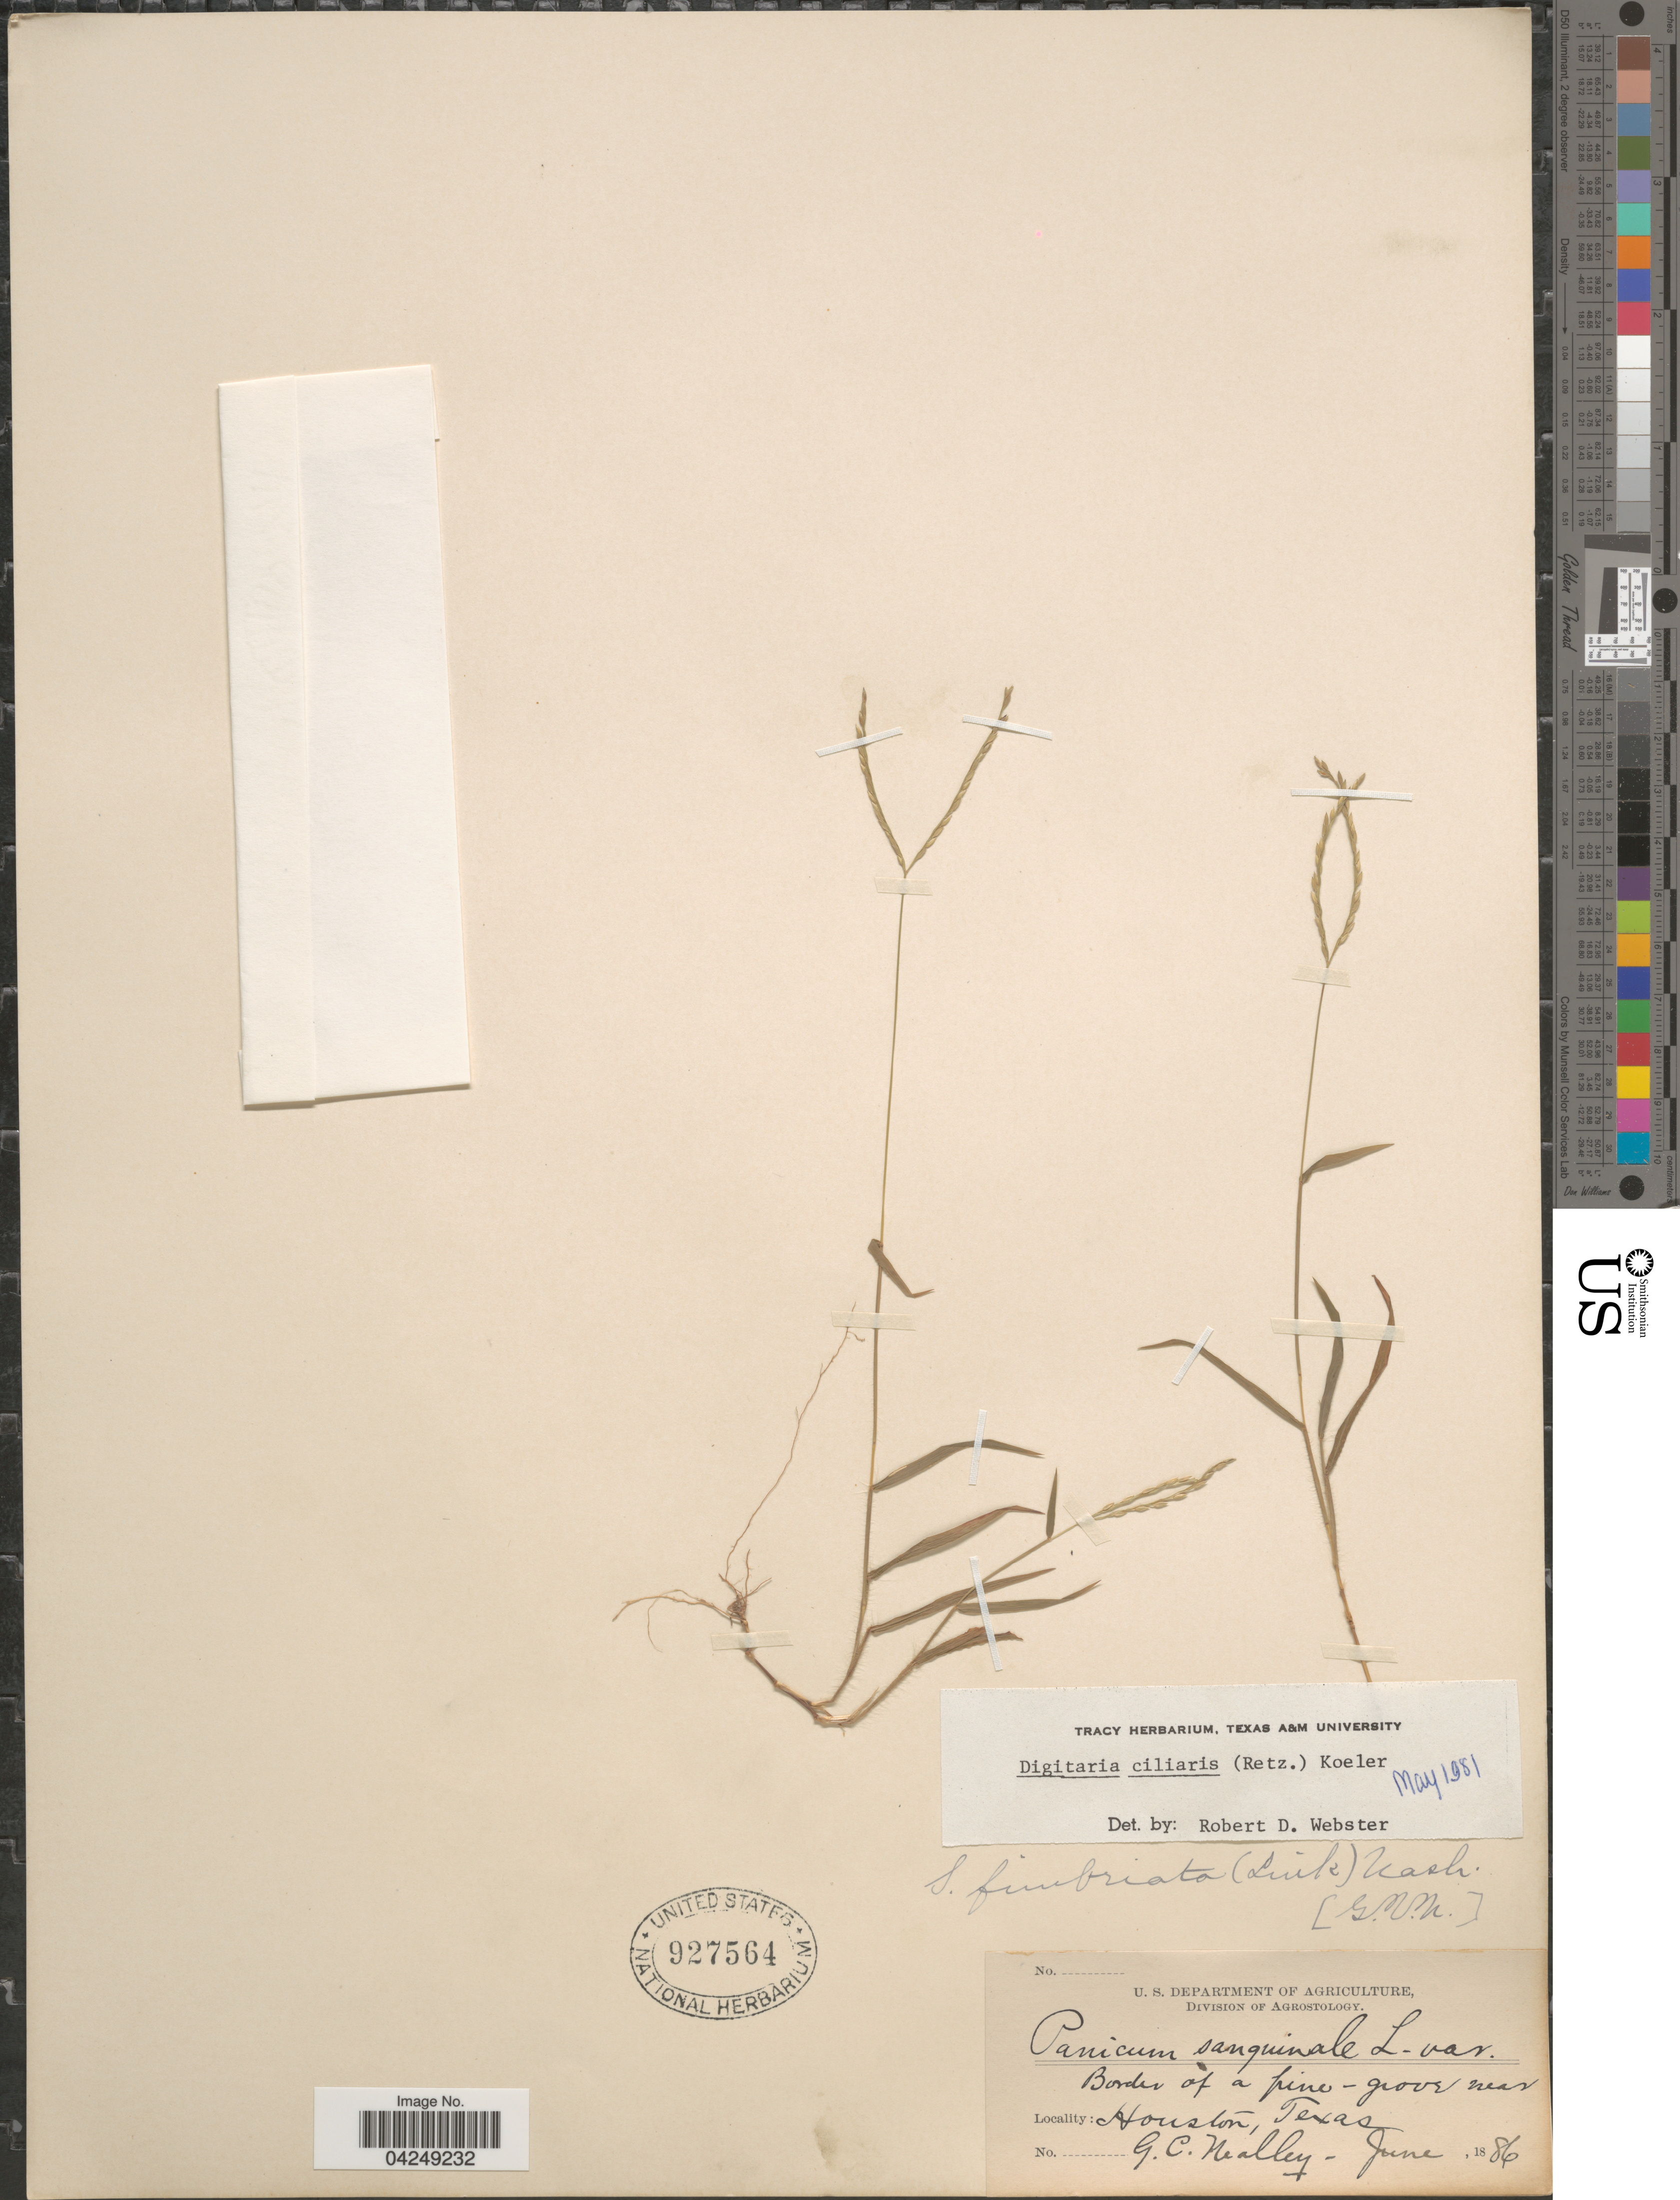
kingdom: Plantae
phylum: Tracheophyta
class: Liliopsida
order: Poales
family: Poaceae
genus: Digitaria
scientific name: Digitaria ciliaris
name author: (Retz.) Koeler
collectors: G. C. Nealley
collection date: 1886-06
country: United States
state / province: Texas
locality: Border of a pine-grove near Houston.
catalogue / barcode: US 927564